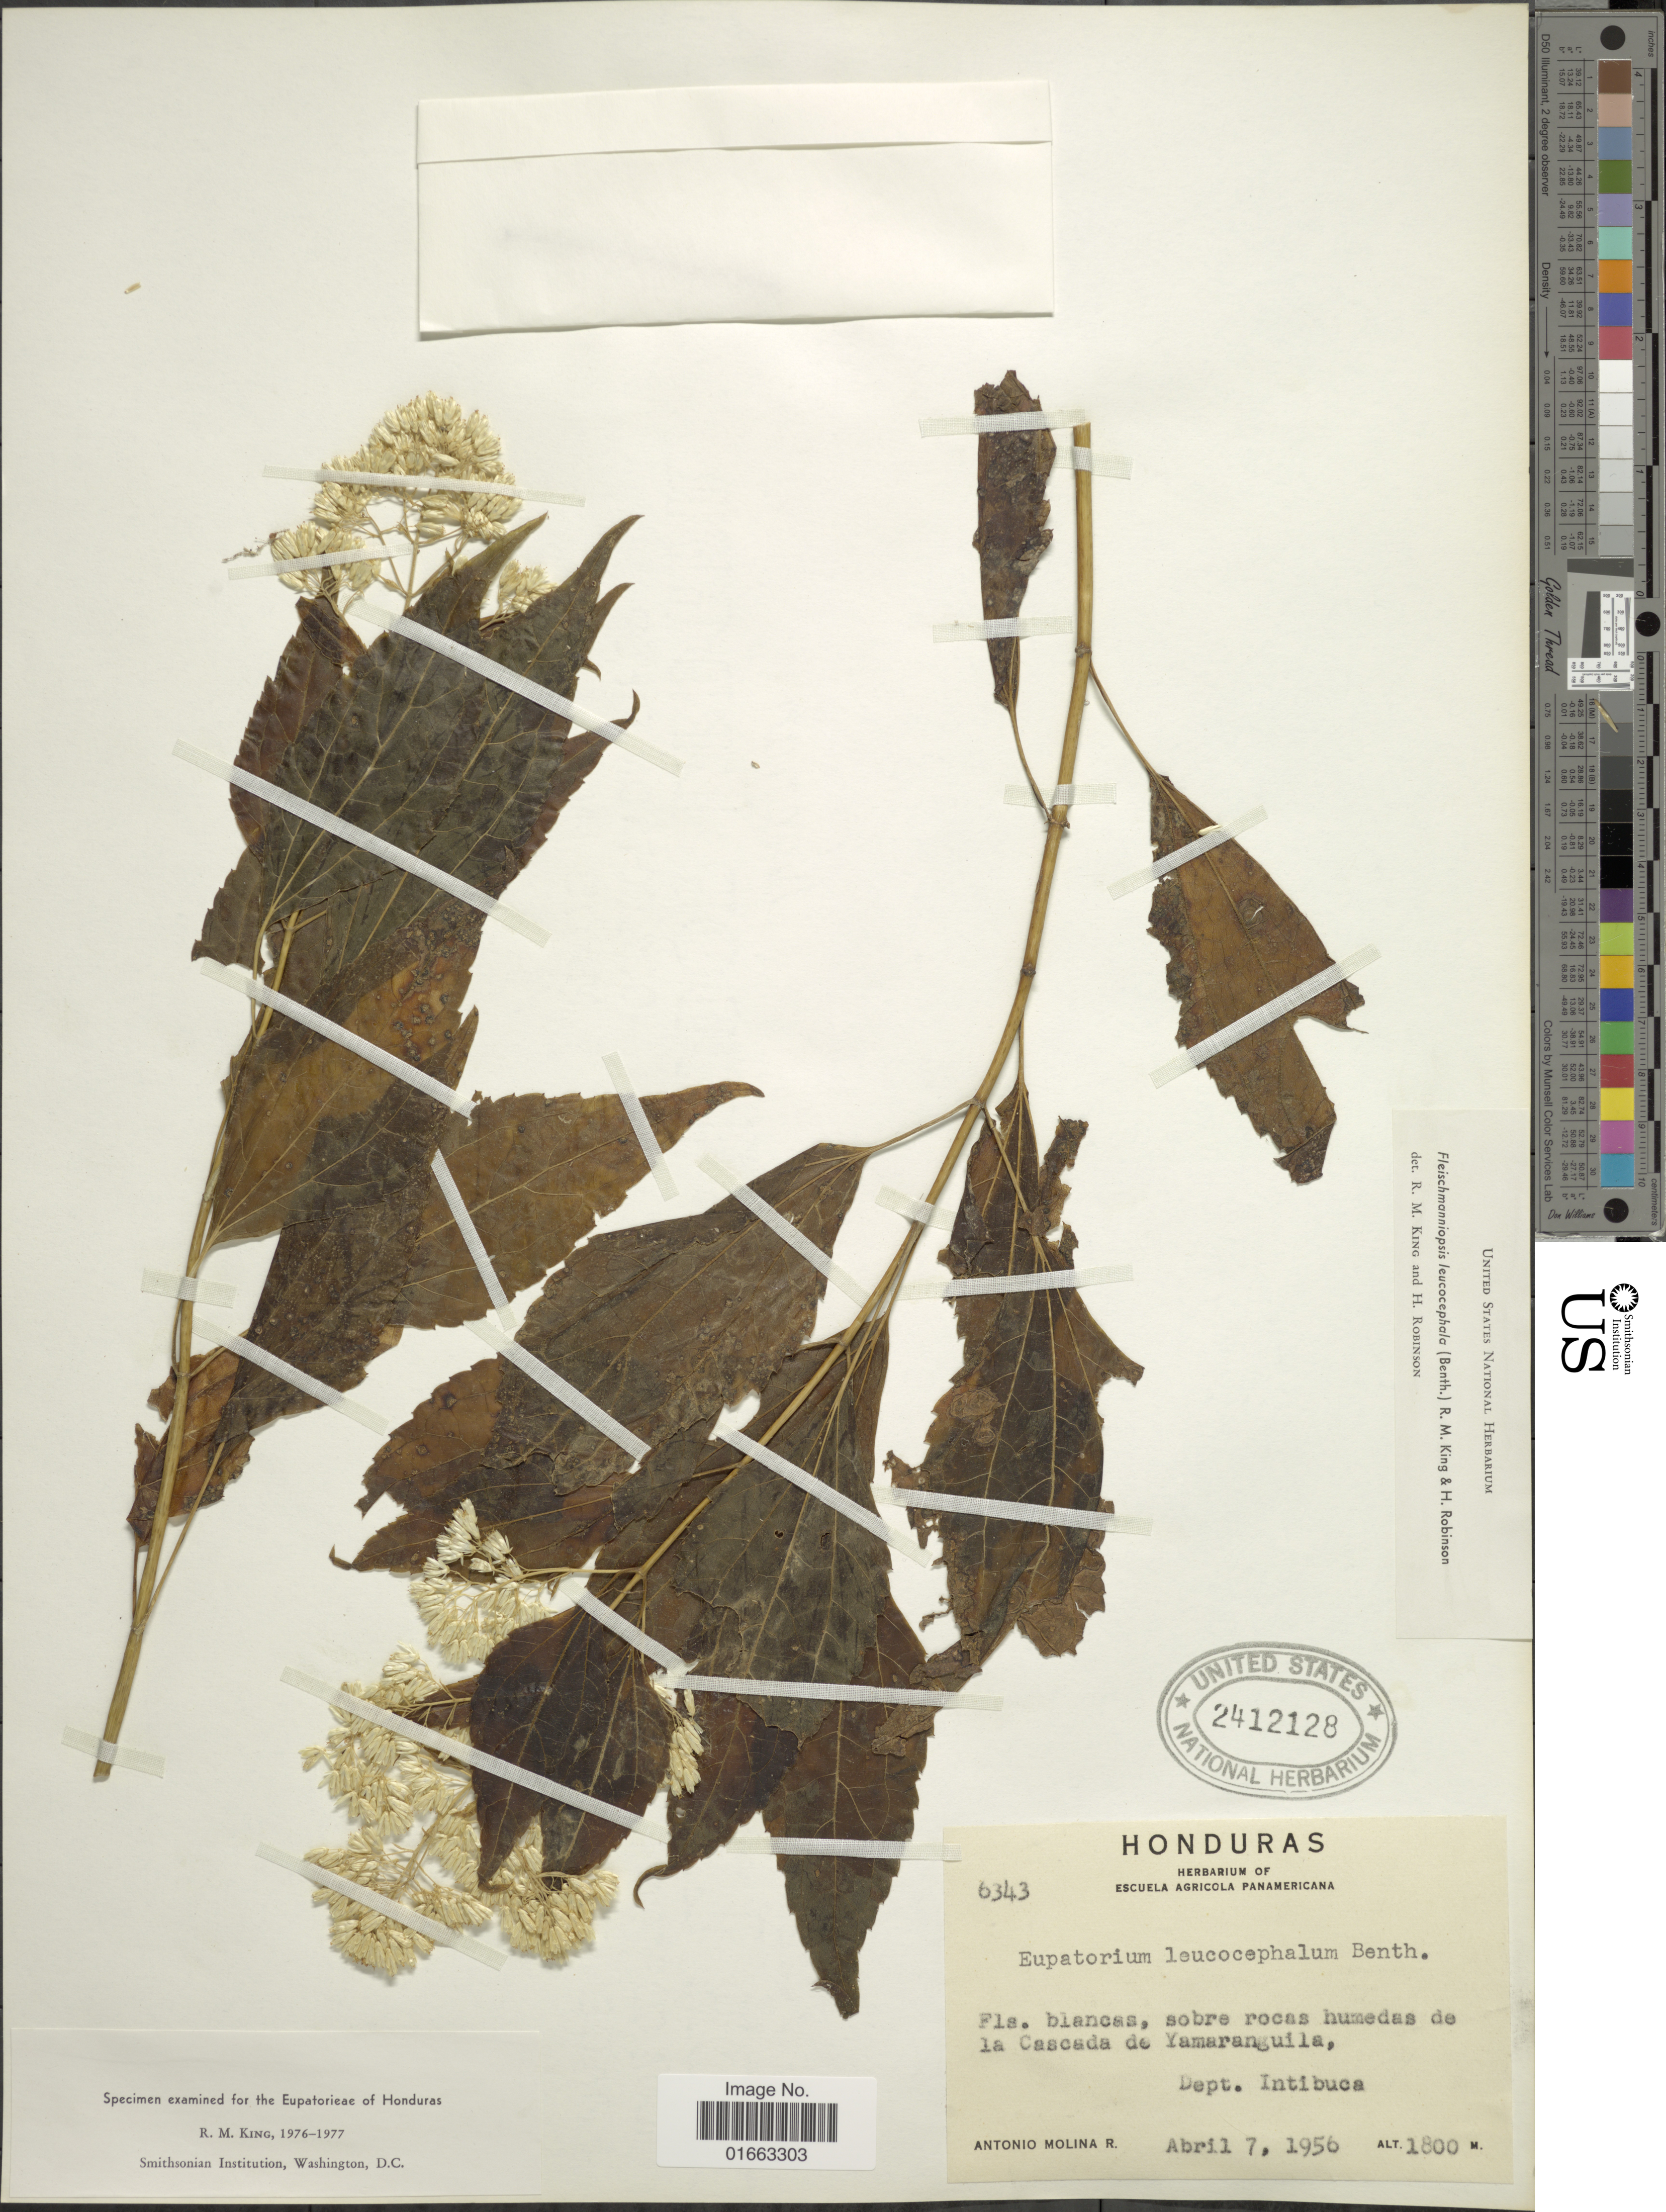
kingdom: Plantae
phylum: Tracheophyta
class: Magnoliopsida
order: Asterales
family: Asteraceae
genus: Fleischmanniopsis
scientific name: Fleischmanniopsis leucocephala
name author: (Benth.) R.M. King & H. Rob.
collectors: A. Molina R.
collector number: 6343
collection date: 1956-04-07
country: Honduras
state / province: Intibuca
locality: Sobre rocas humedas de la Cascada de Yamaranguila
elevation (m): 1800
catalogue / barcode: US 2412128